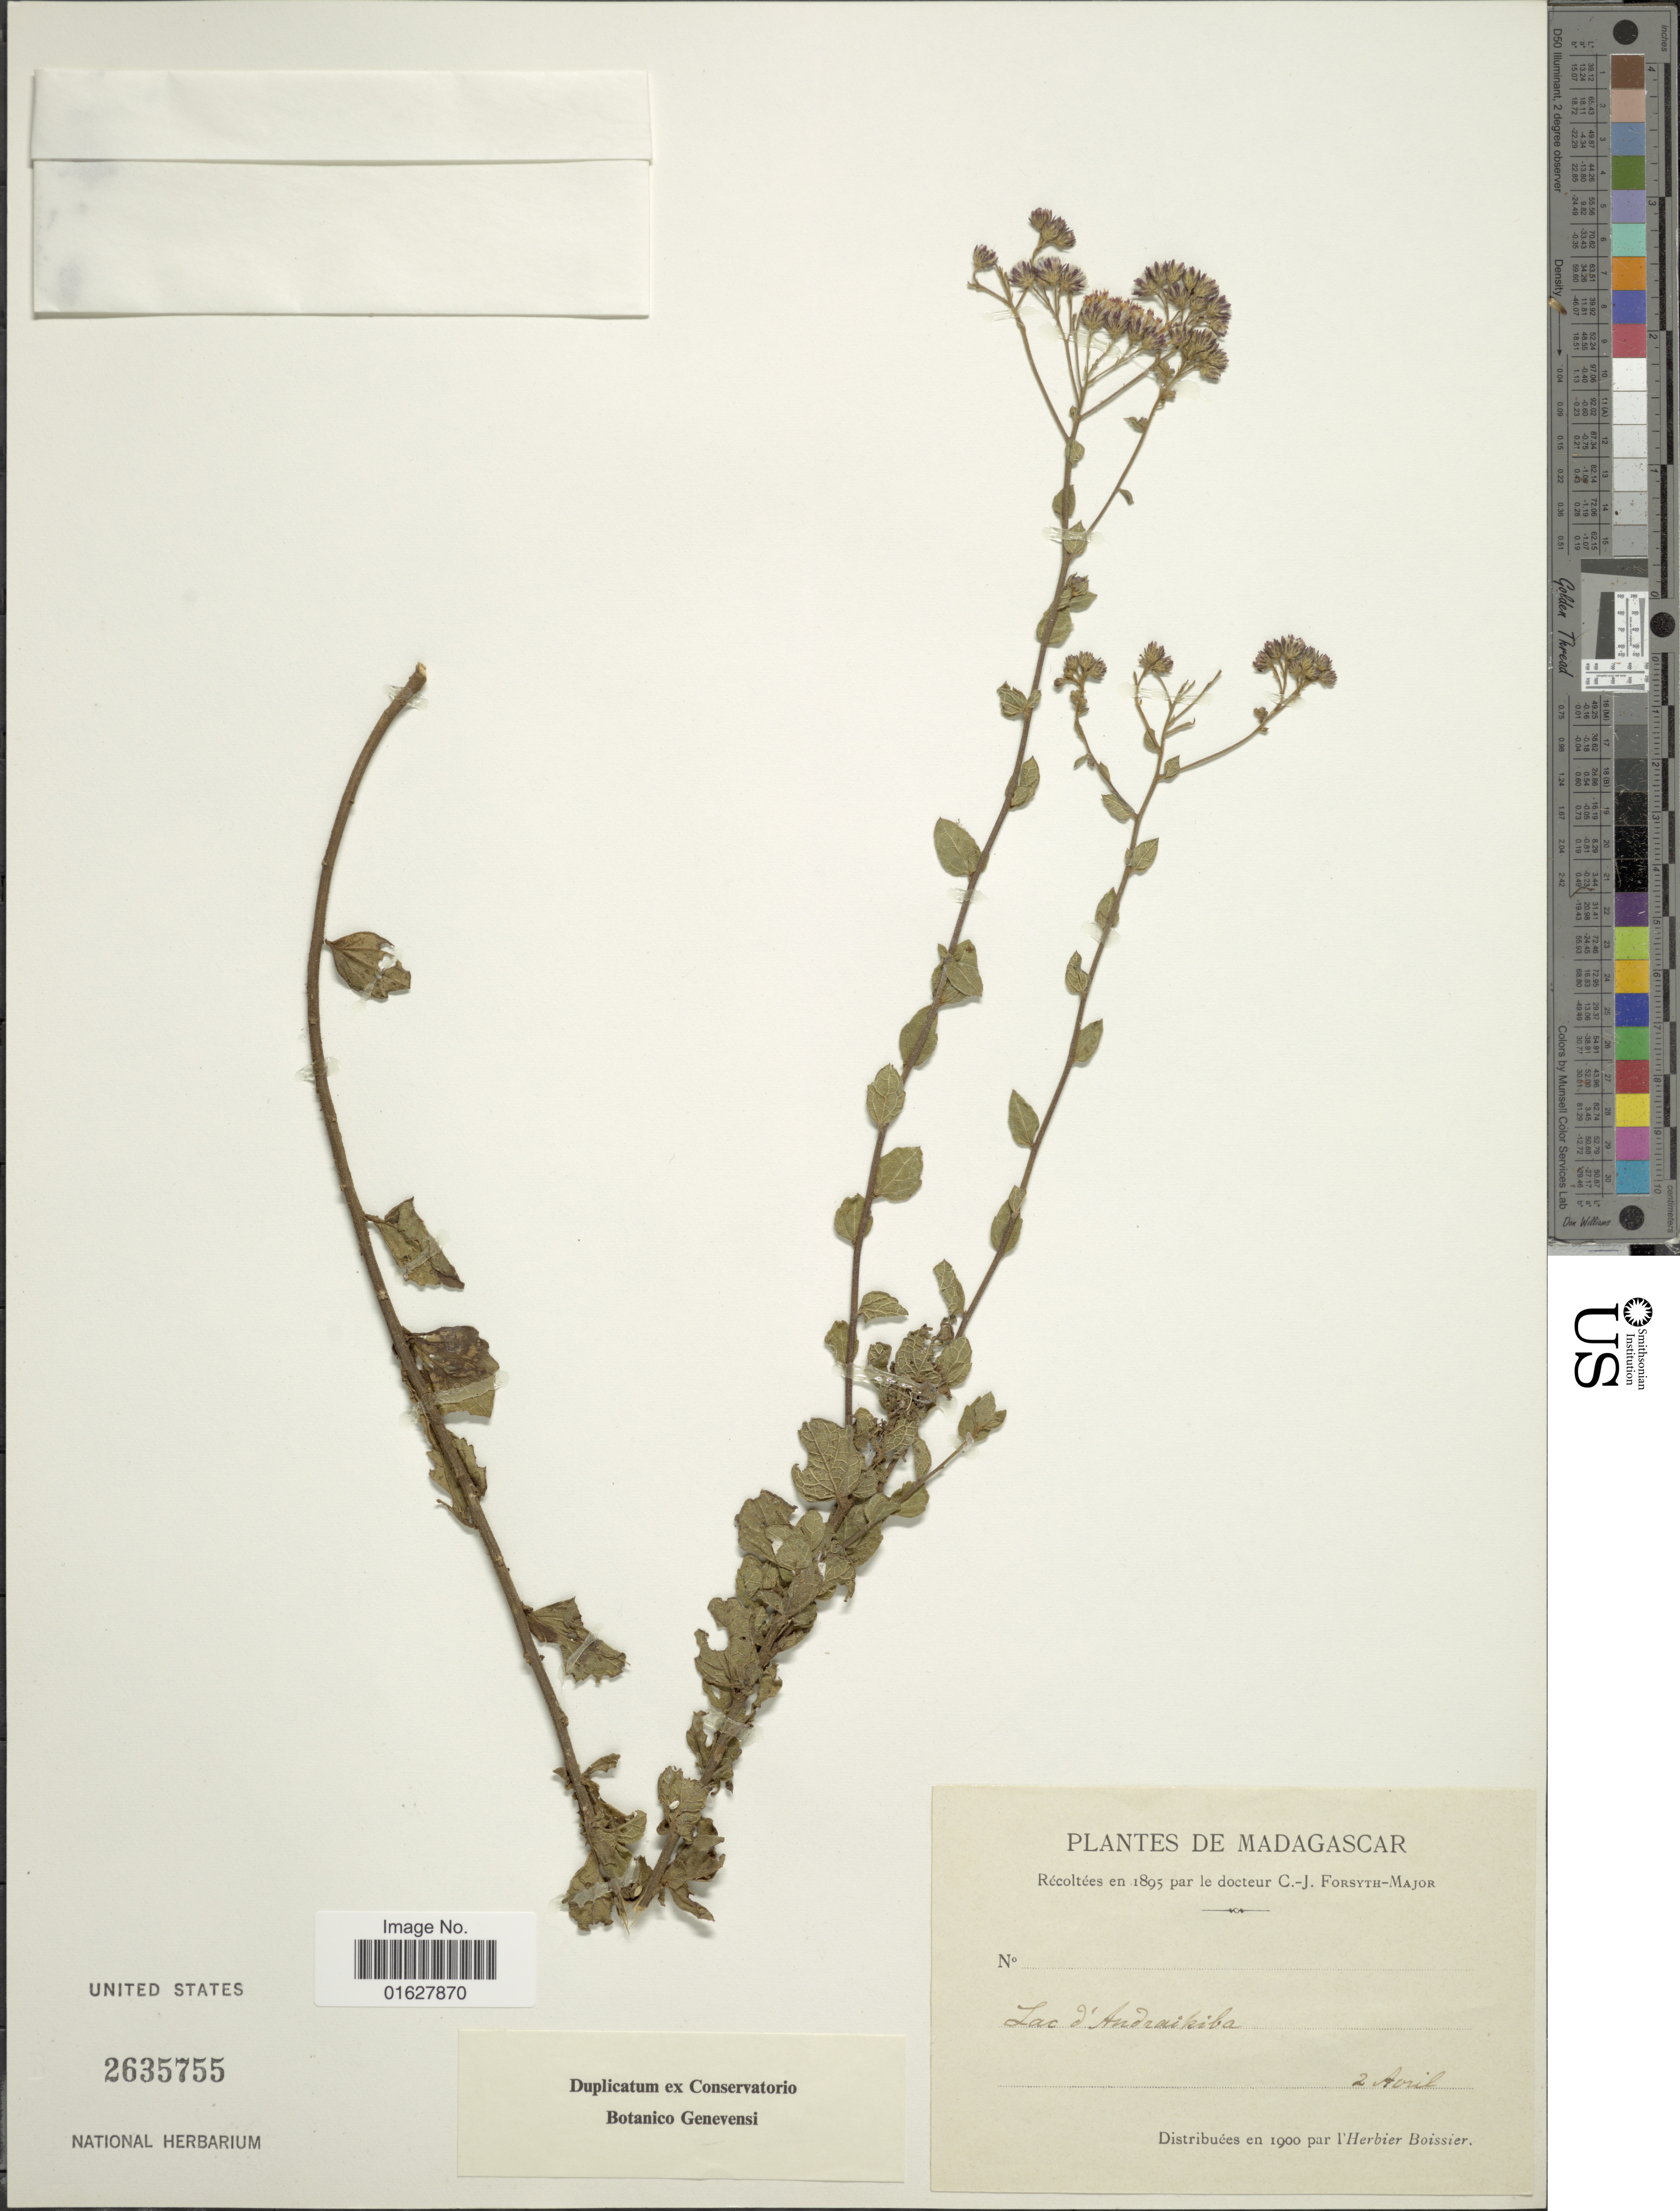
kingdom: Plantae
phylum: Tracheophyta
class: Magnoliopsida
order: Asterales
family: Asteraceae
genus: Vernonia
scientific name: Vernonia diversifolia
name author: Bojer ex DC.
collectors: C. I. Forsyth-Major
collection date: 1895-04-02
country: Madagascar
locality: Lac d'Andraikiba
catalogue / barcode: US 2635755